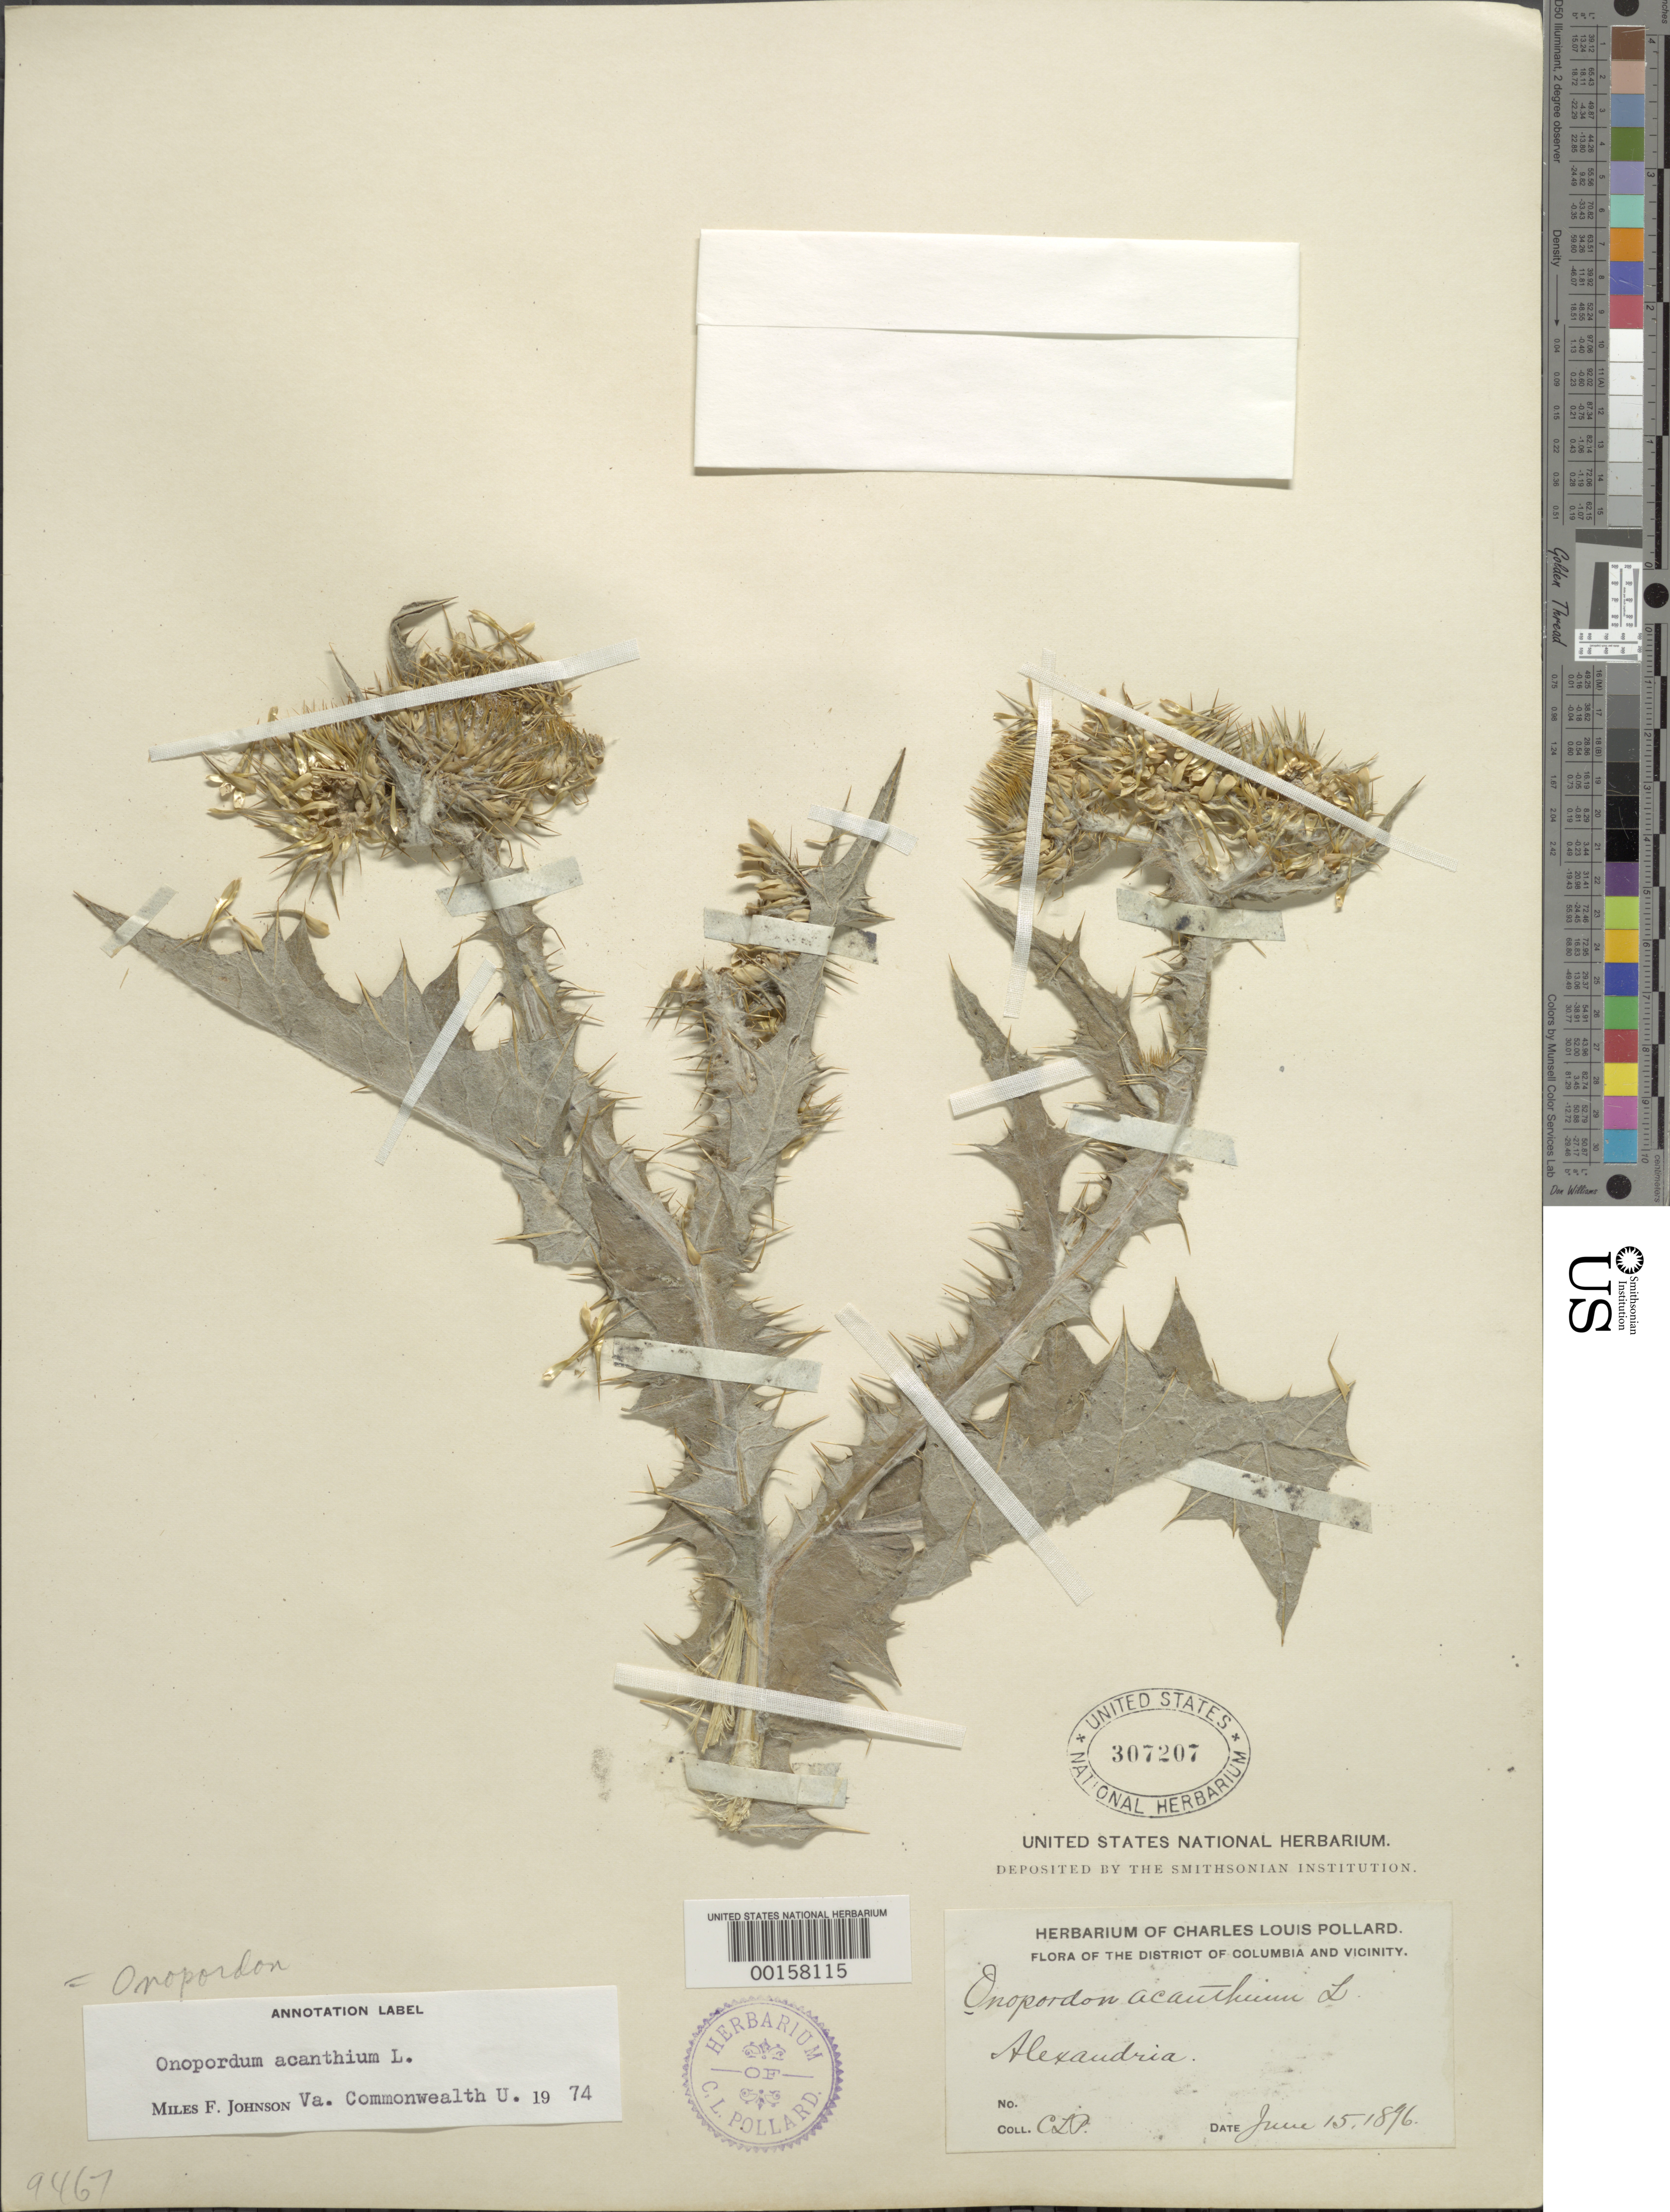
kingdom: Plantae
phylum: Tracheophyta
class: Magnoliopsida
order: Asterales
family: Asteraceae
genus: Onopordum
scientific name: Onopordum acanthium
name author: L.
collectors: C. L. Pollard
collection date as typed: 15 Jun 1896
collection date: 1896-06-15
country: United States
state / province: Virginia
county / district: City of Alexandria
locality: Alexandria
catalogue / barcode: US 307207